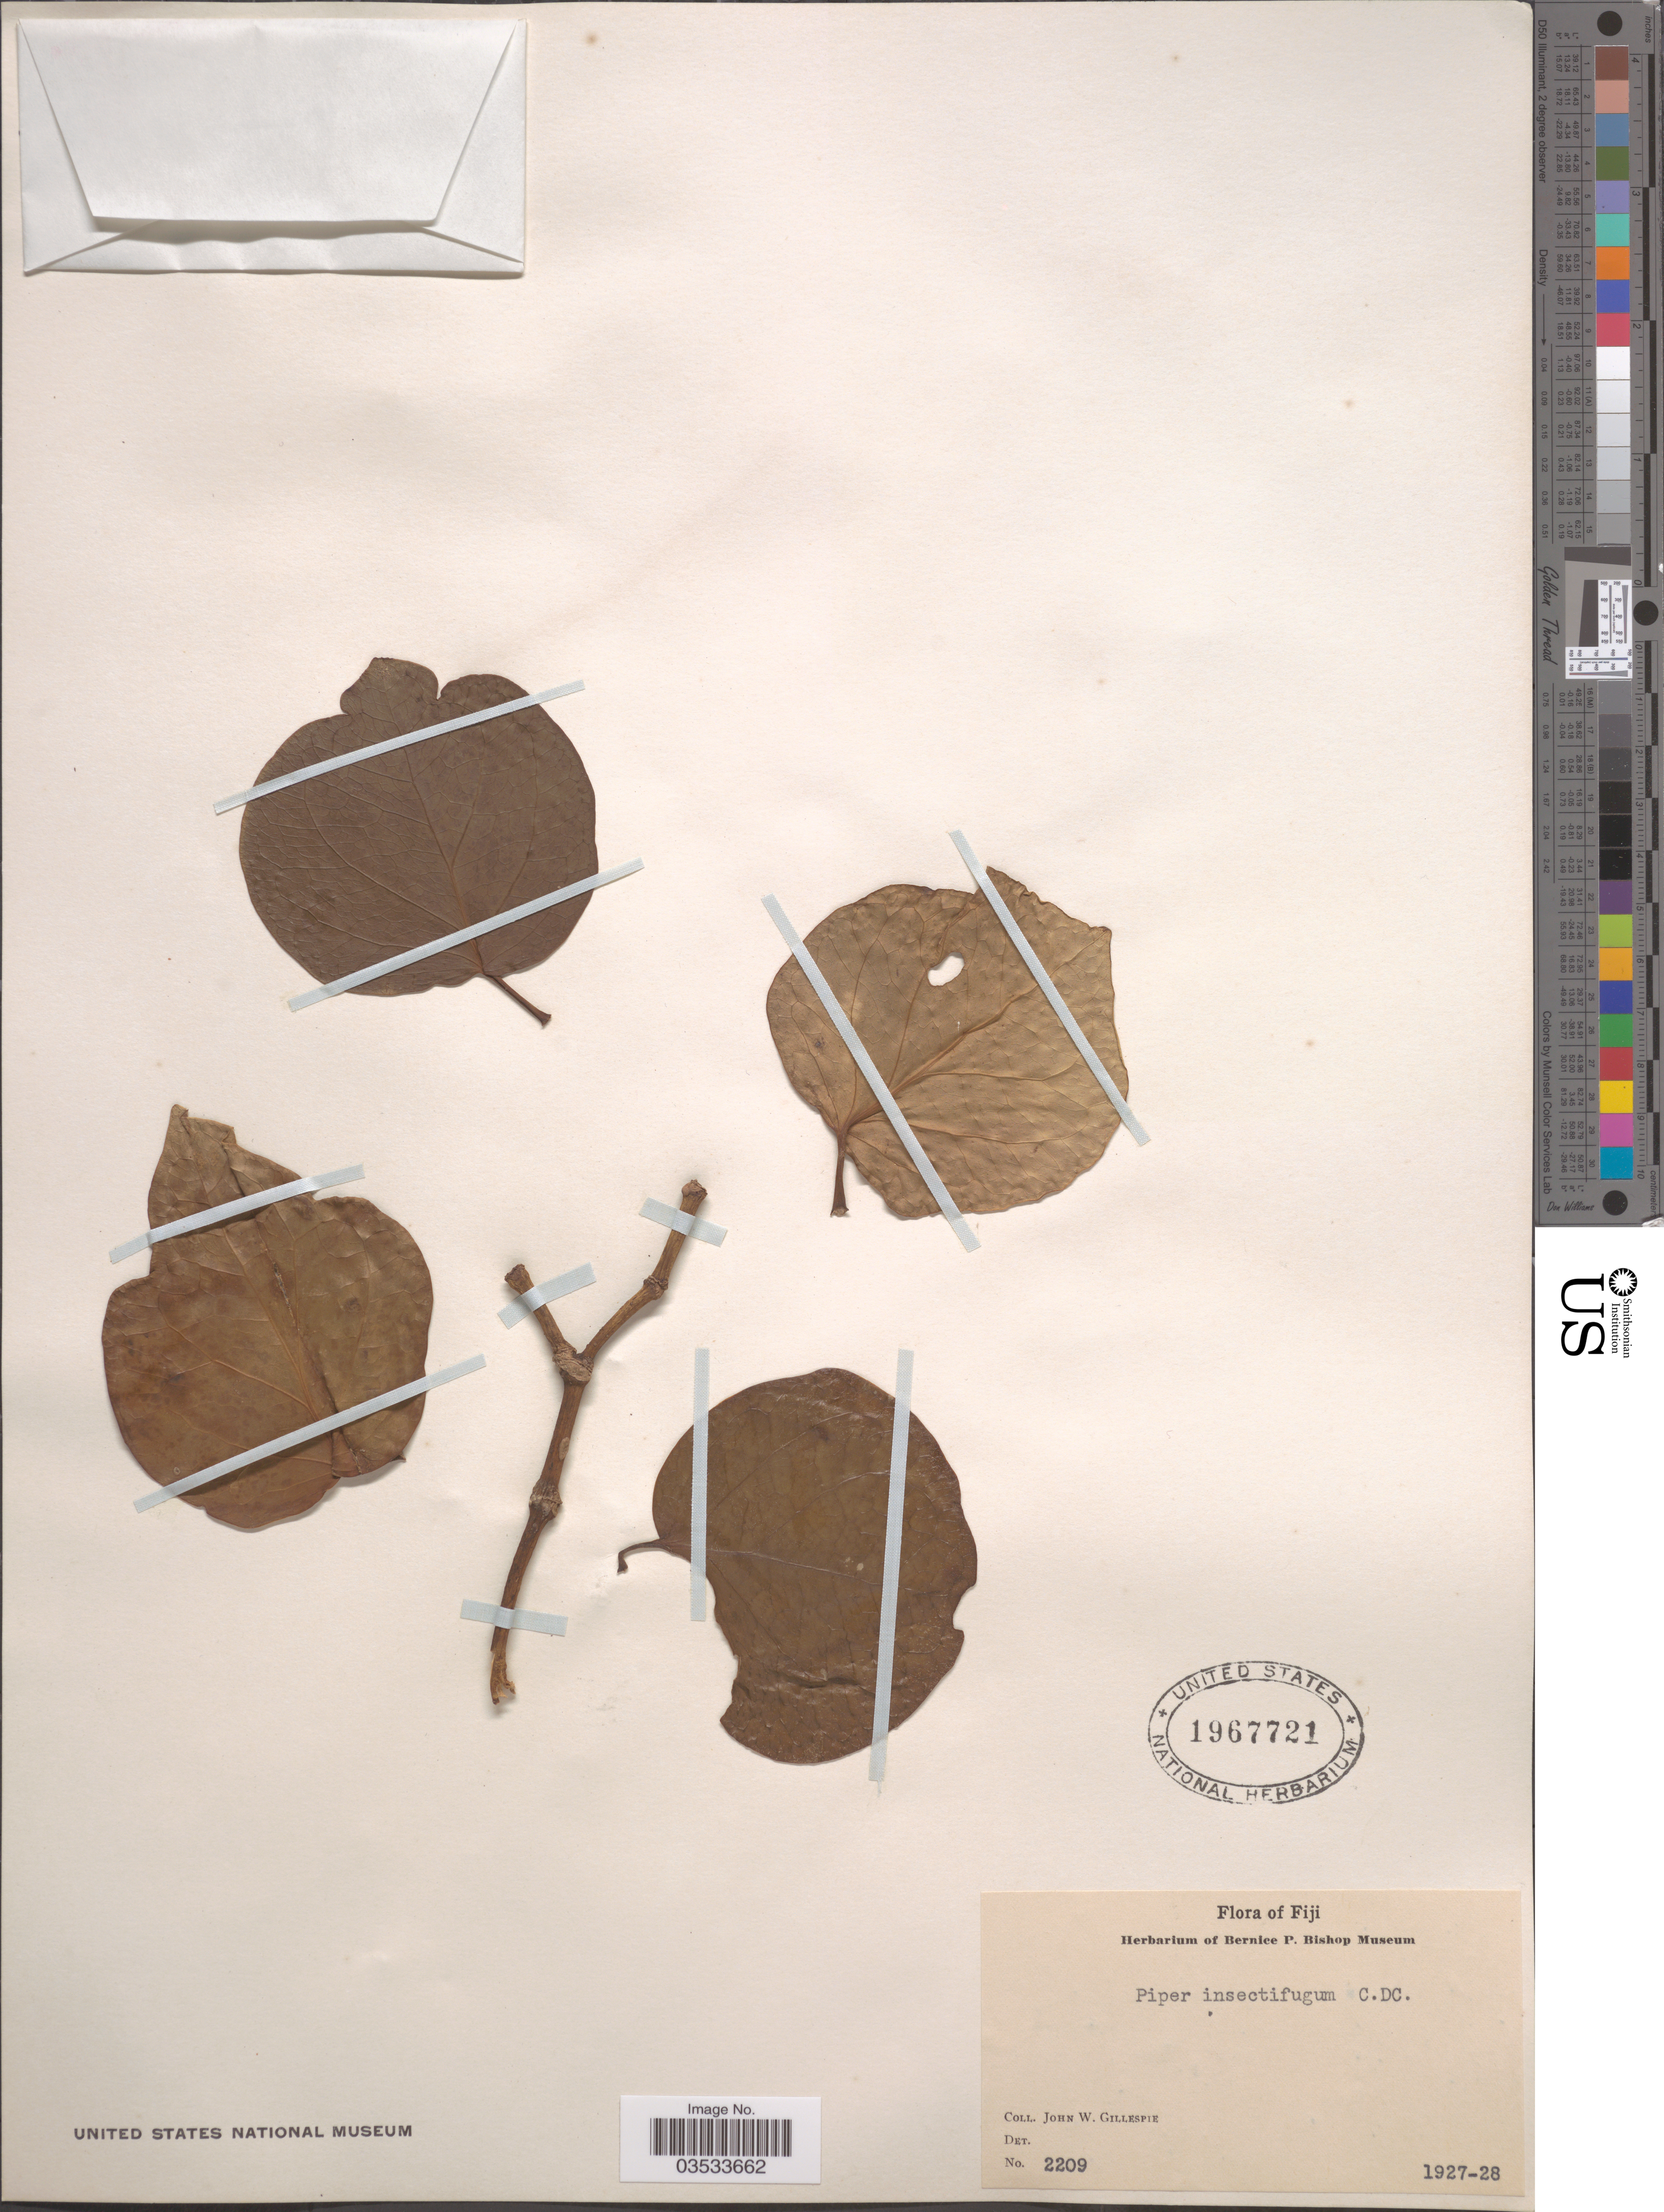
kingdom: Plantae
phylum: Tracheophyta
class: Magnoliopsida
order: Piperales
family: Piperaceae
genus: Piper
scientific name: Piper insectifugum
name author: C. DC.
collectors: J. W. Gillespie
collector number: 2209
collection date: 1927/1928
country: Fiji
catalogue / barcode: US 1967721